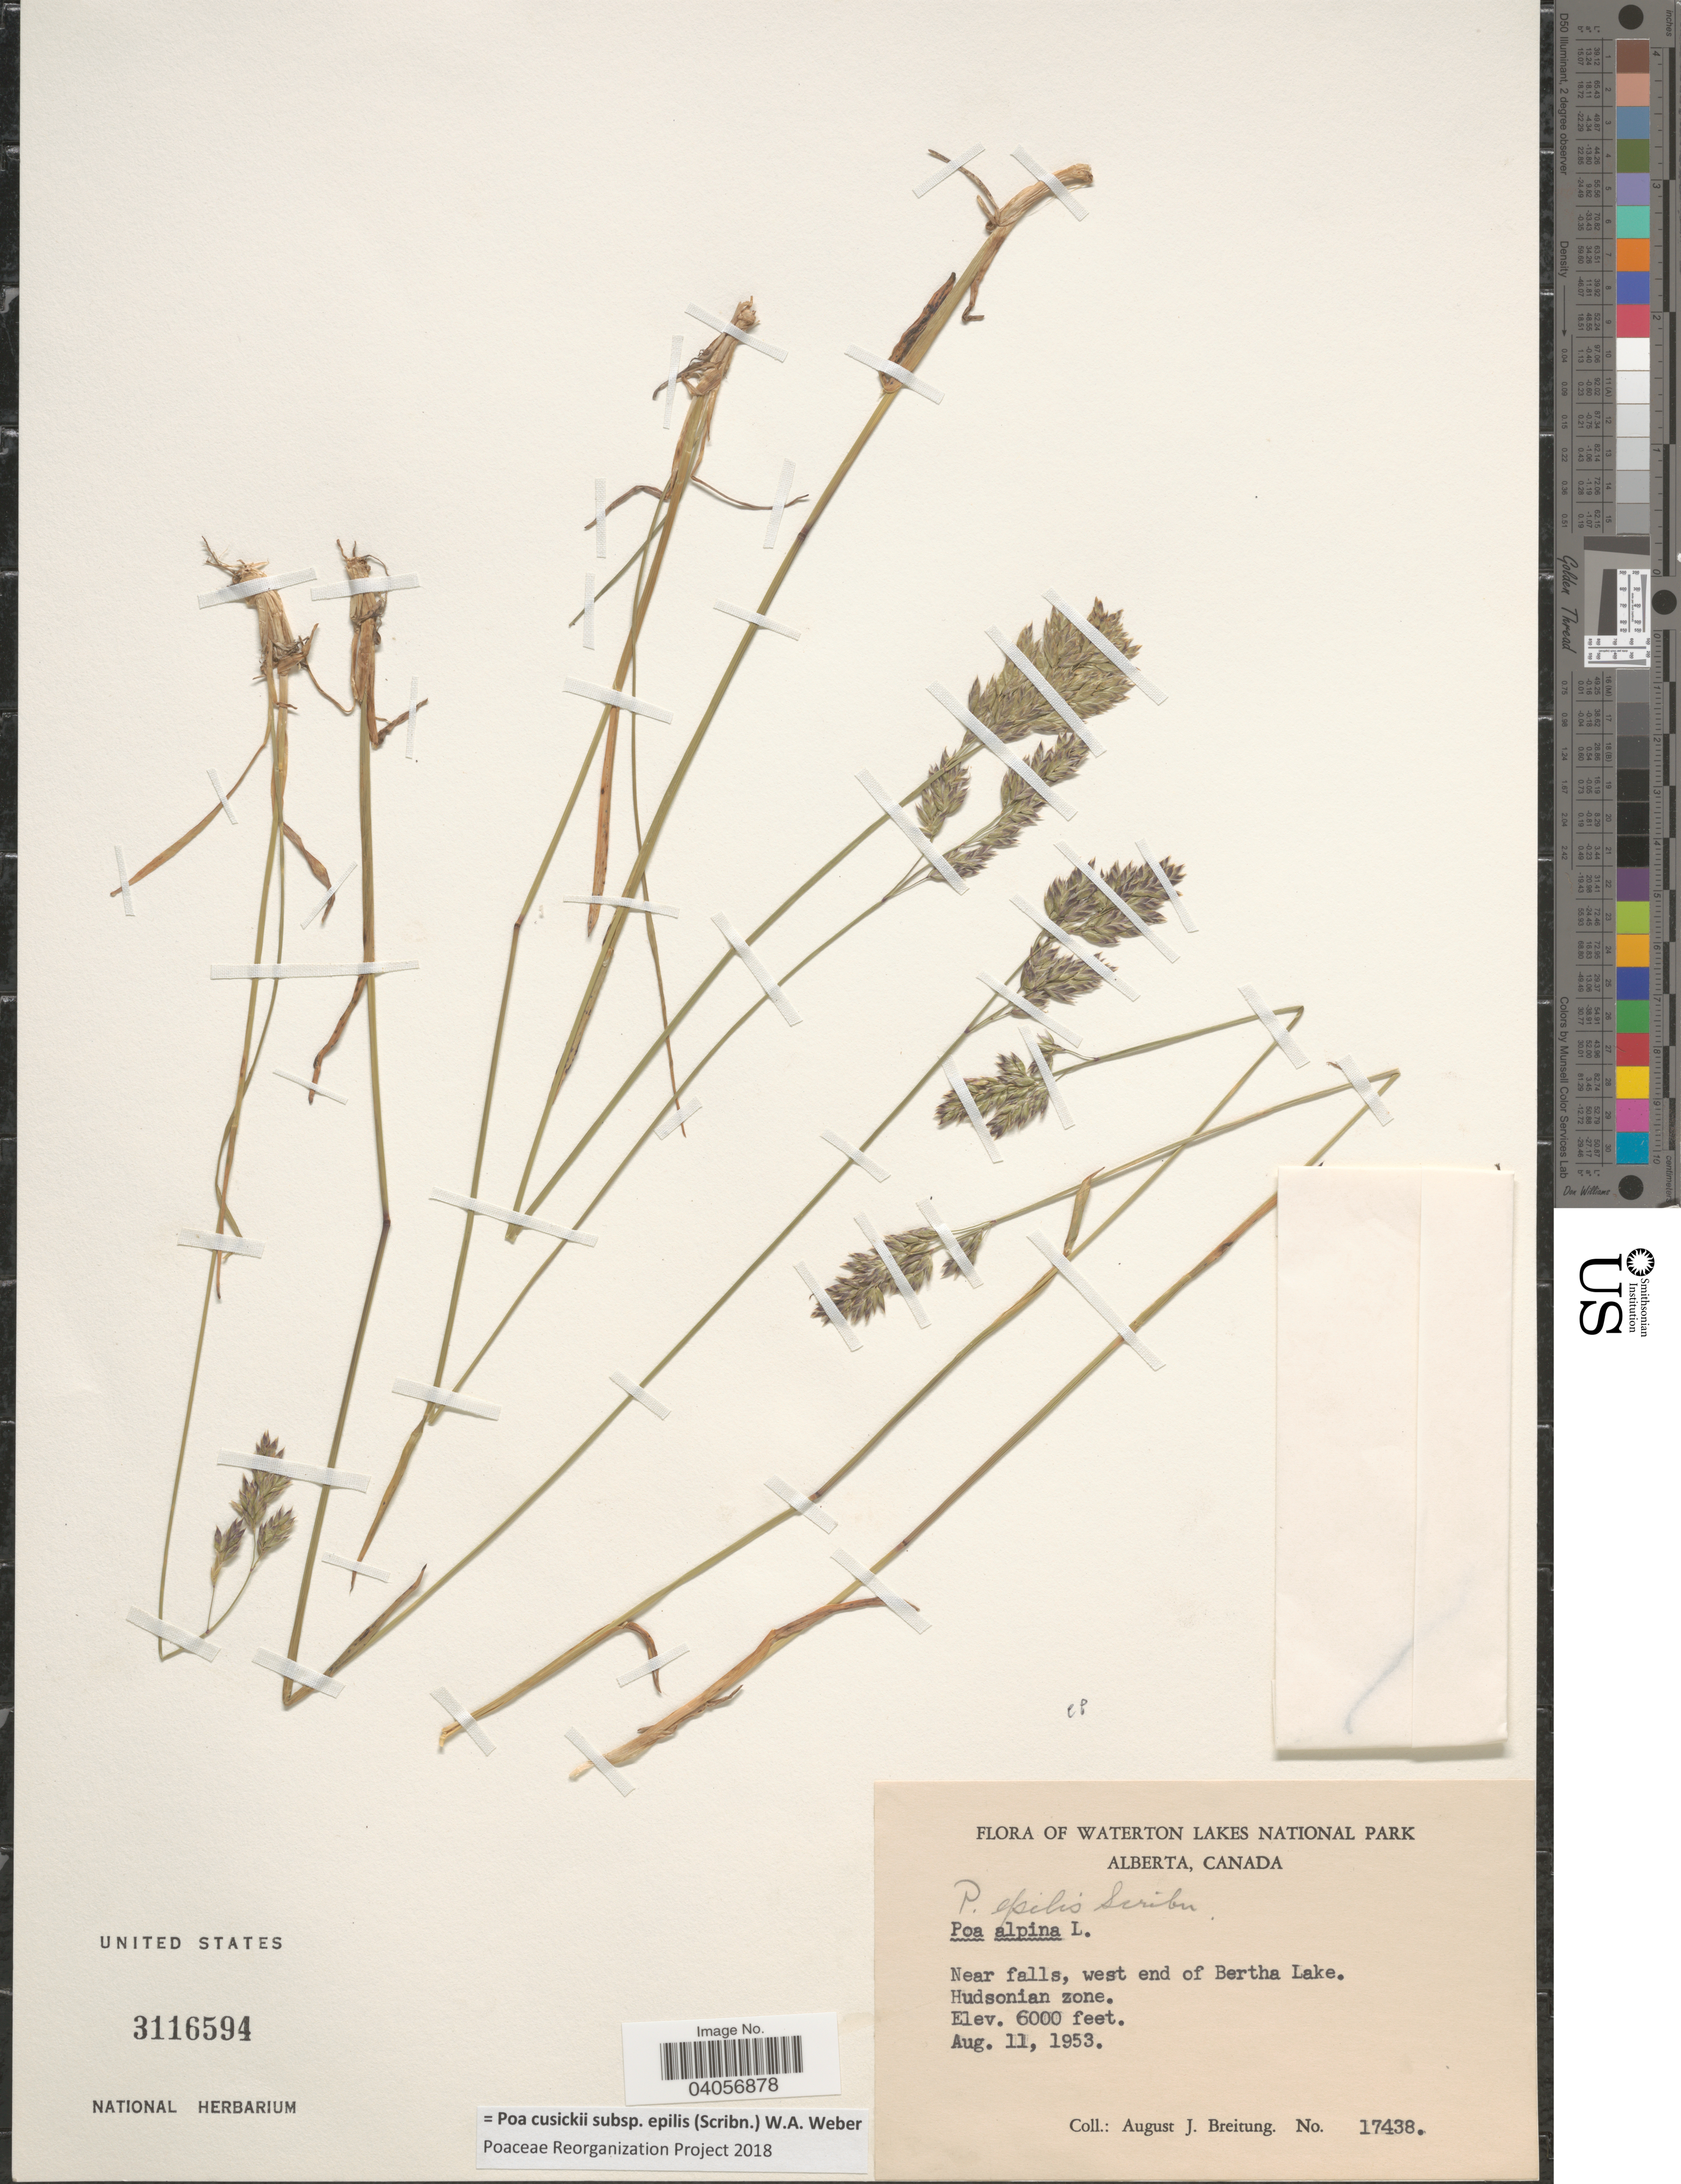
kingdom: Plantae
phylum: Tracheophyta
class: Liliopsida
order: Poales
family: Poaceae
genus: Poa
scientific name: Poa cusickii subsp. epilis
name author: (Scribn.) W.A. Weber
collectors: A. Breitung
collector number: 17438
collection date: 1953-08-11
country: Canada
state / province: Alberta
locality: Waterton Lakes National Park. Near falls, west end of Bertha Lake. Hudsonian zone.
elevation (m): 1829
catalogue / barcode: US 3116594